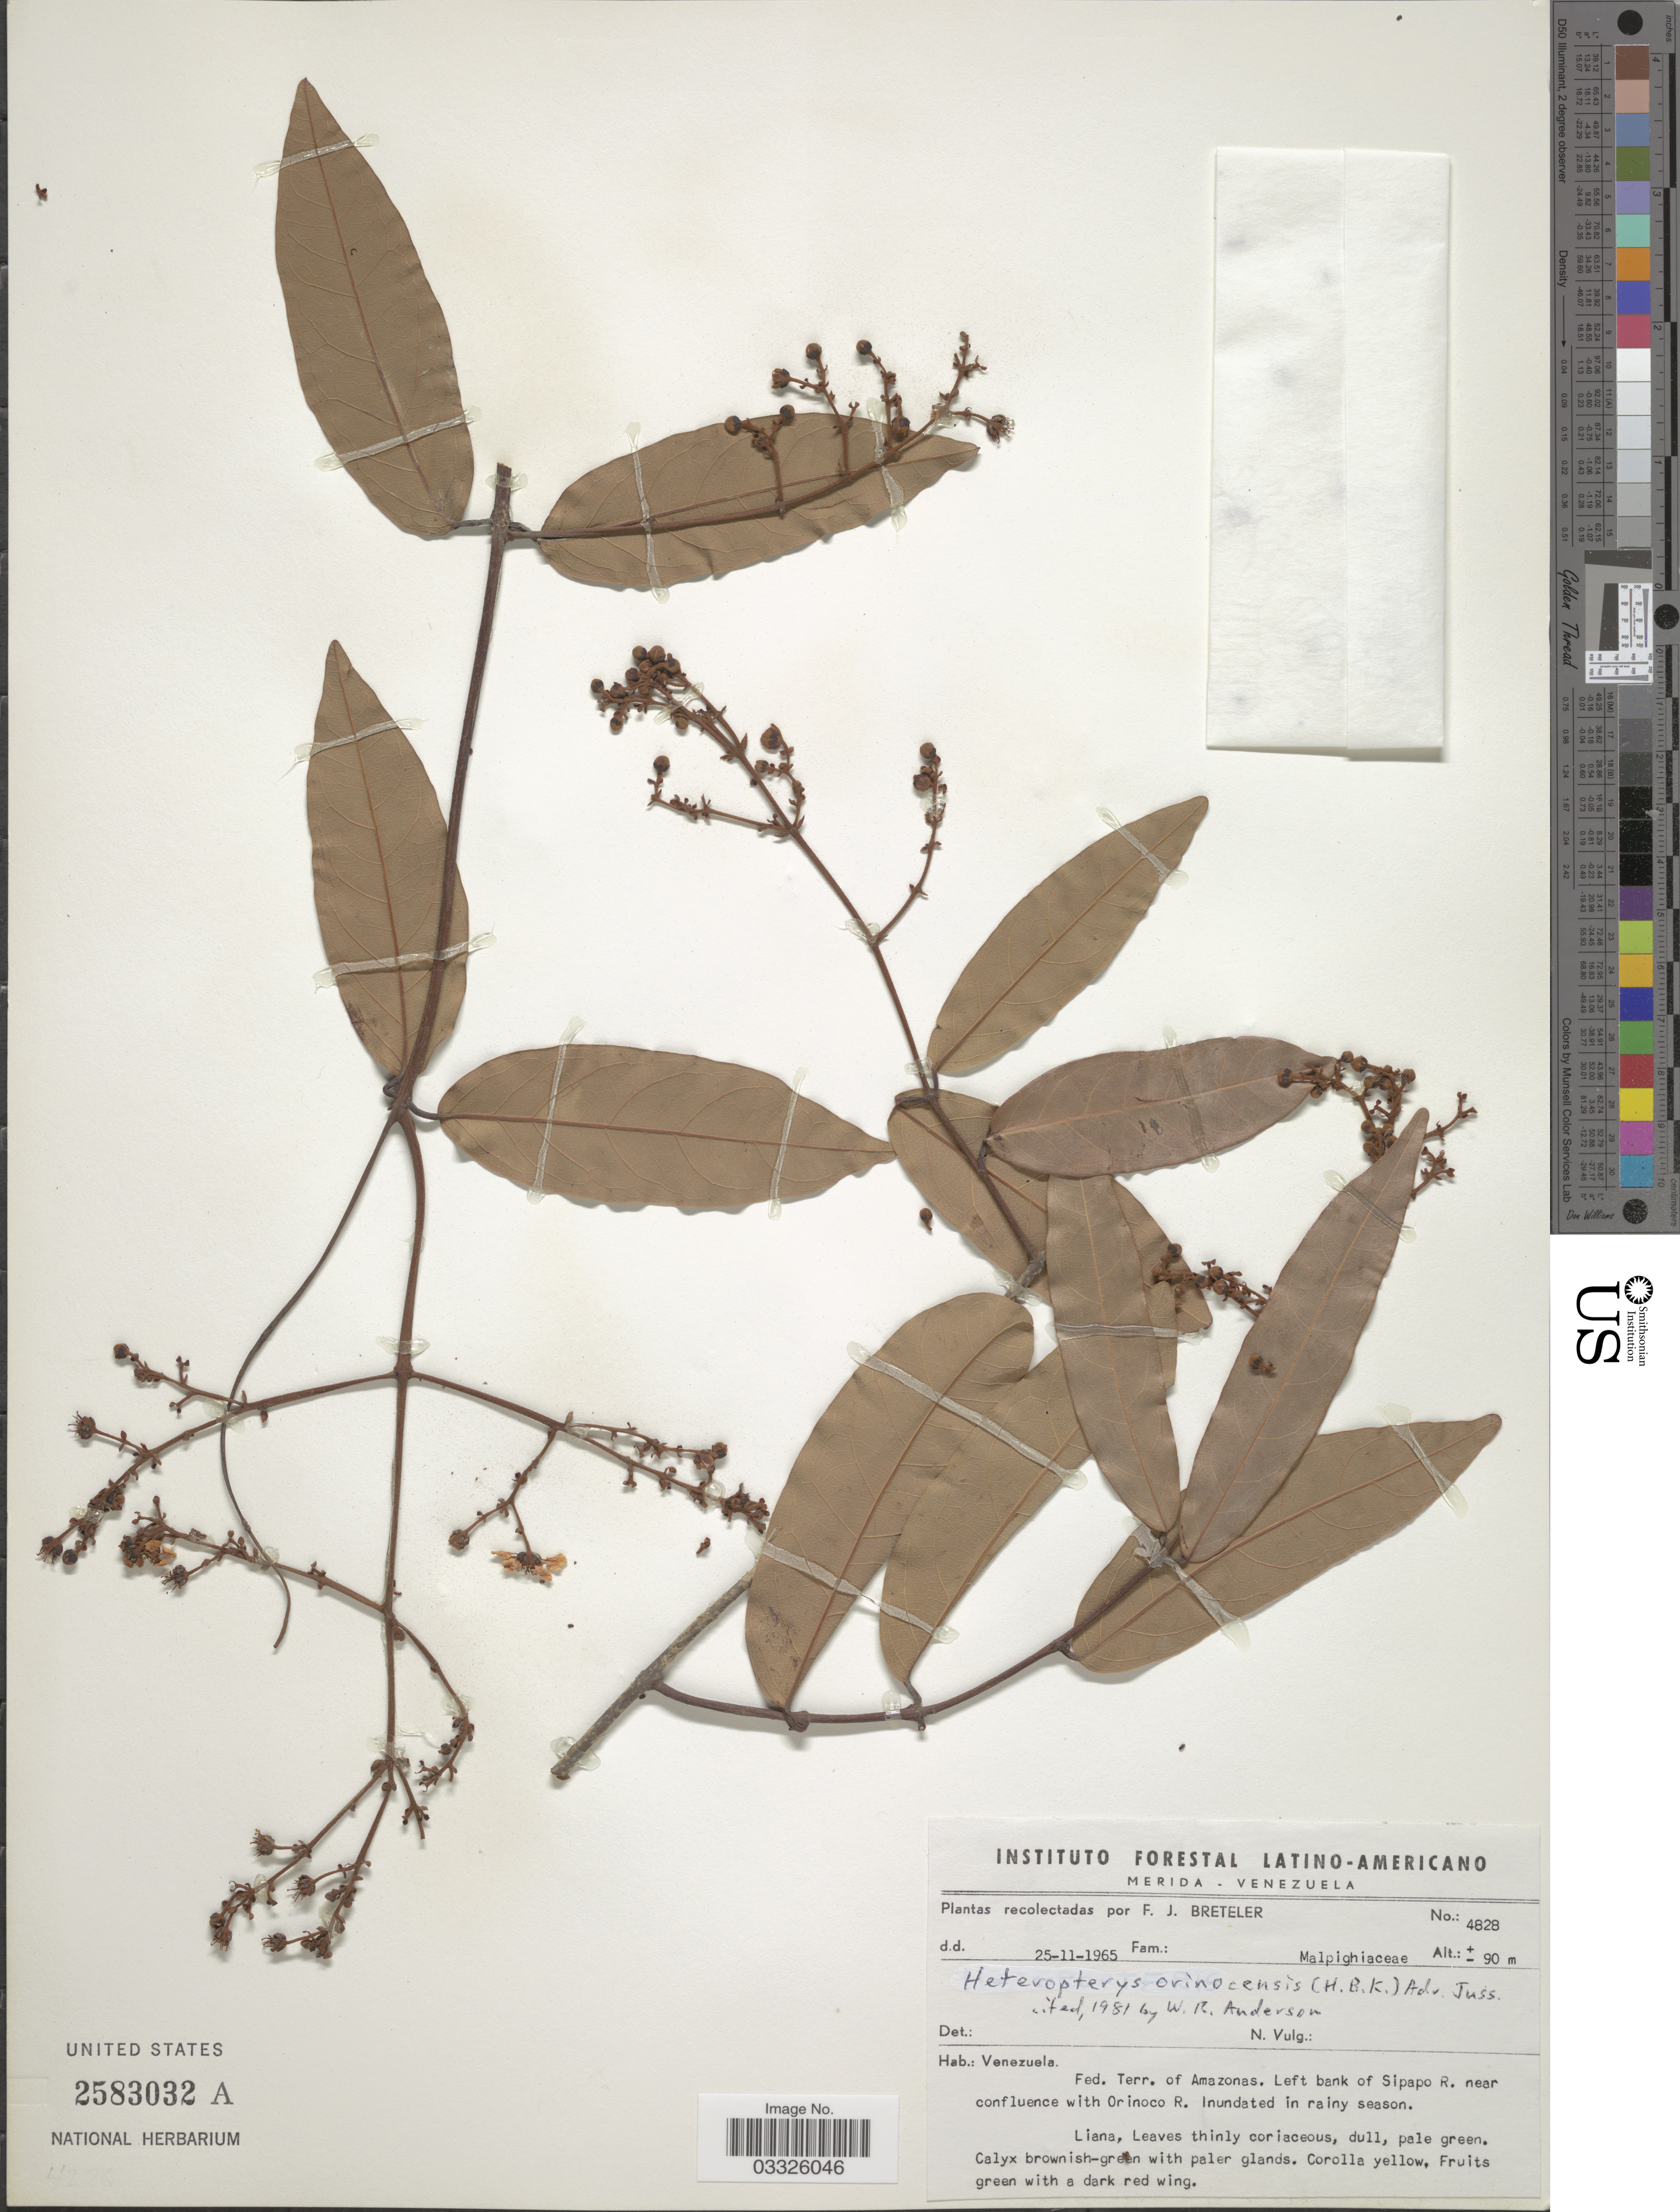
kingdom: Plantae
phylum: Tracheophyta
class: Magnoliopsida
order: Malpighiales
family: Malpighiaceae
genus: Heteropterys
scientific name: Heteropterys orinocensis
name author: (Kunth) A. Juss.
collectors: F. J. Breteler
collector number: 4828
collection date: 1965-11-25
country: Venezuela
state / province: Amazonas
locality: Fed. Terr. of Amazonas. Left bank of Sipapo R. near confluence with Orinoco R.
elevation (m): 90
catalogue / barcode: US 2583032A